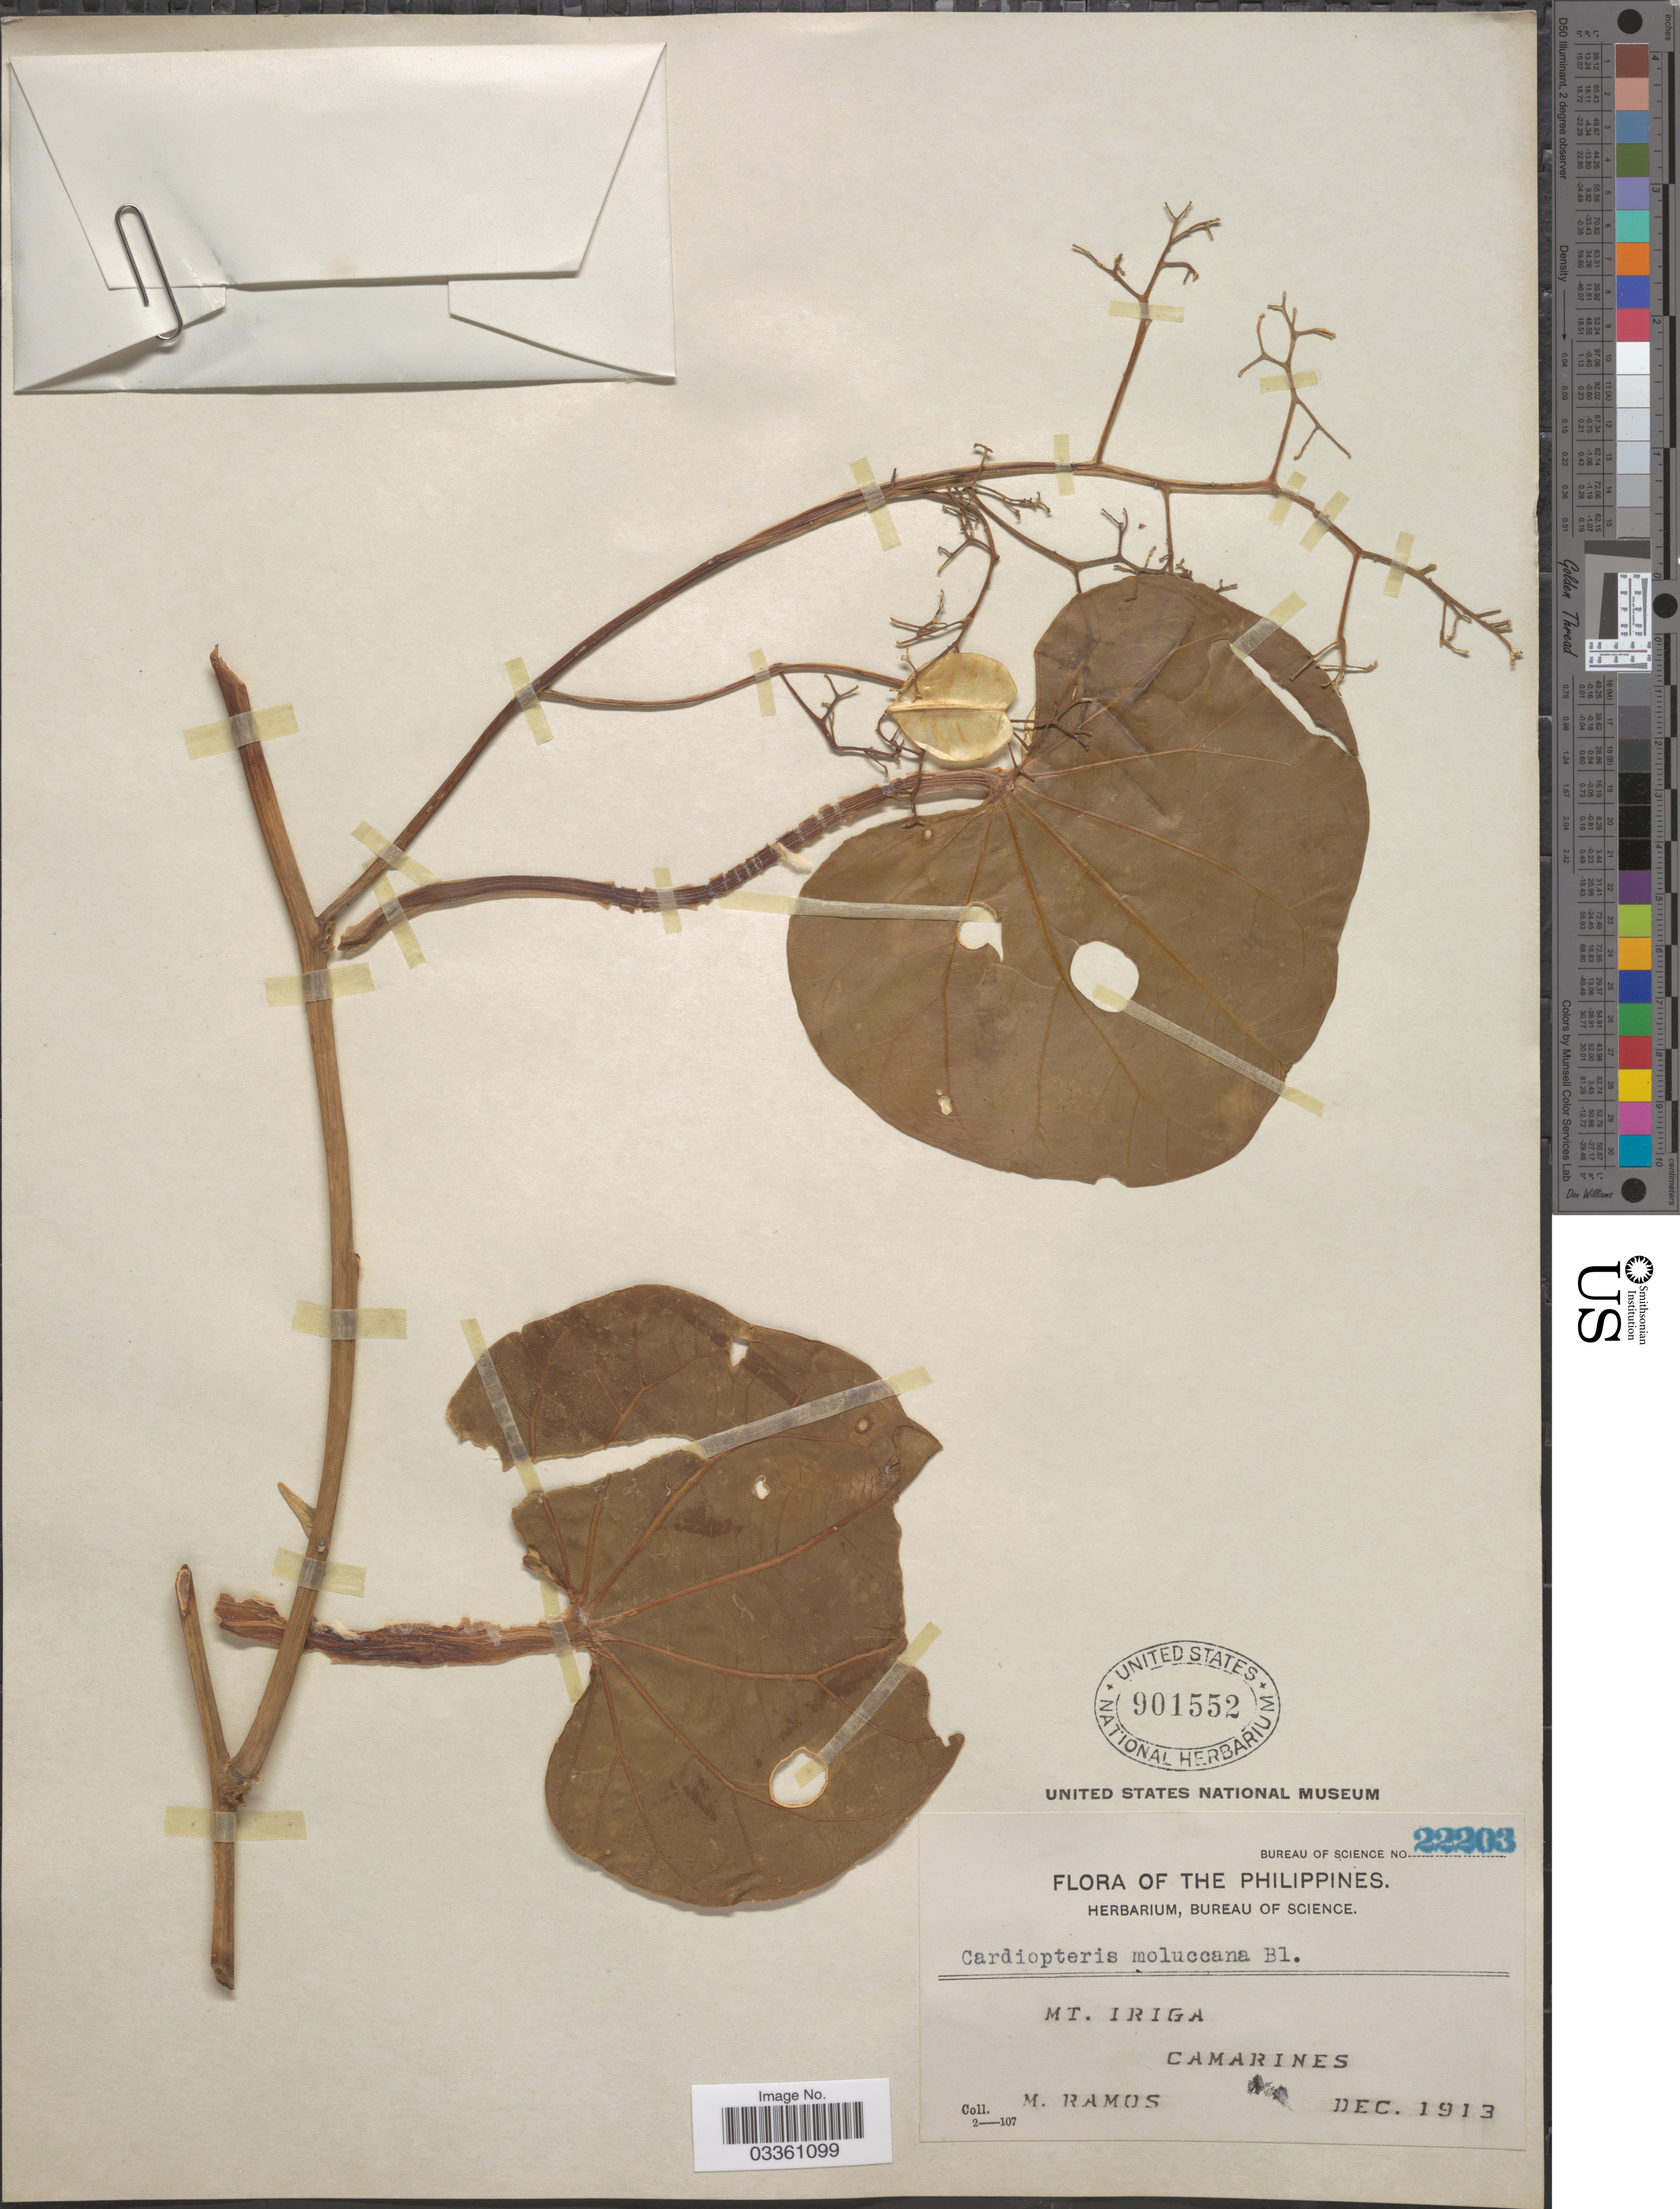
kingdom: Plantae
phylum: Tracheophyta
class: Magnoliopsida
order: Cardiopteridales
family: Cardiopteridaceae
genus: Cardiopteris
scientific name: Cardiopteris moluccana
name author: Blume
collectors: M. Ramos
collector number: Bureau of Science 22203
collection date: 1913-12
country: Philippines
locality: Mt. Iriga. Camarines.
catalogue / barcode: US 901552